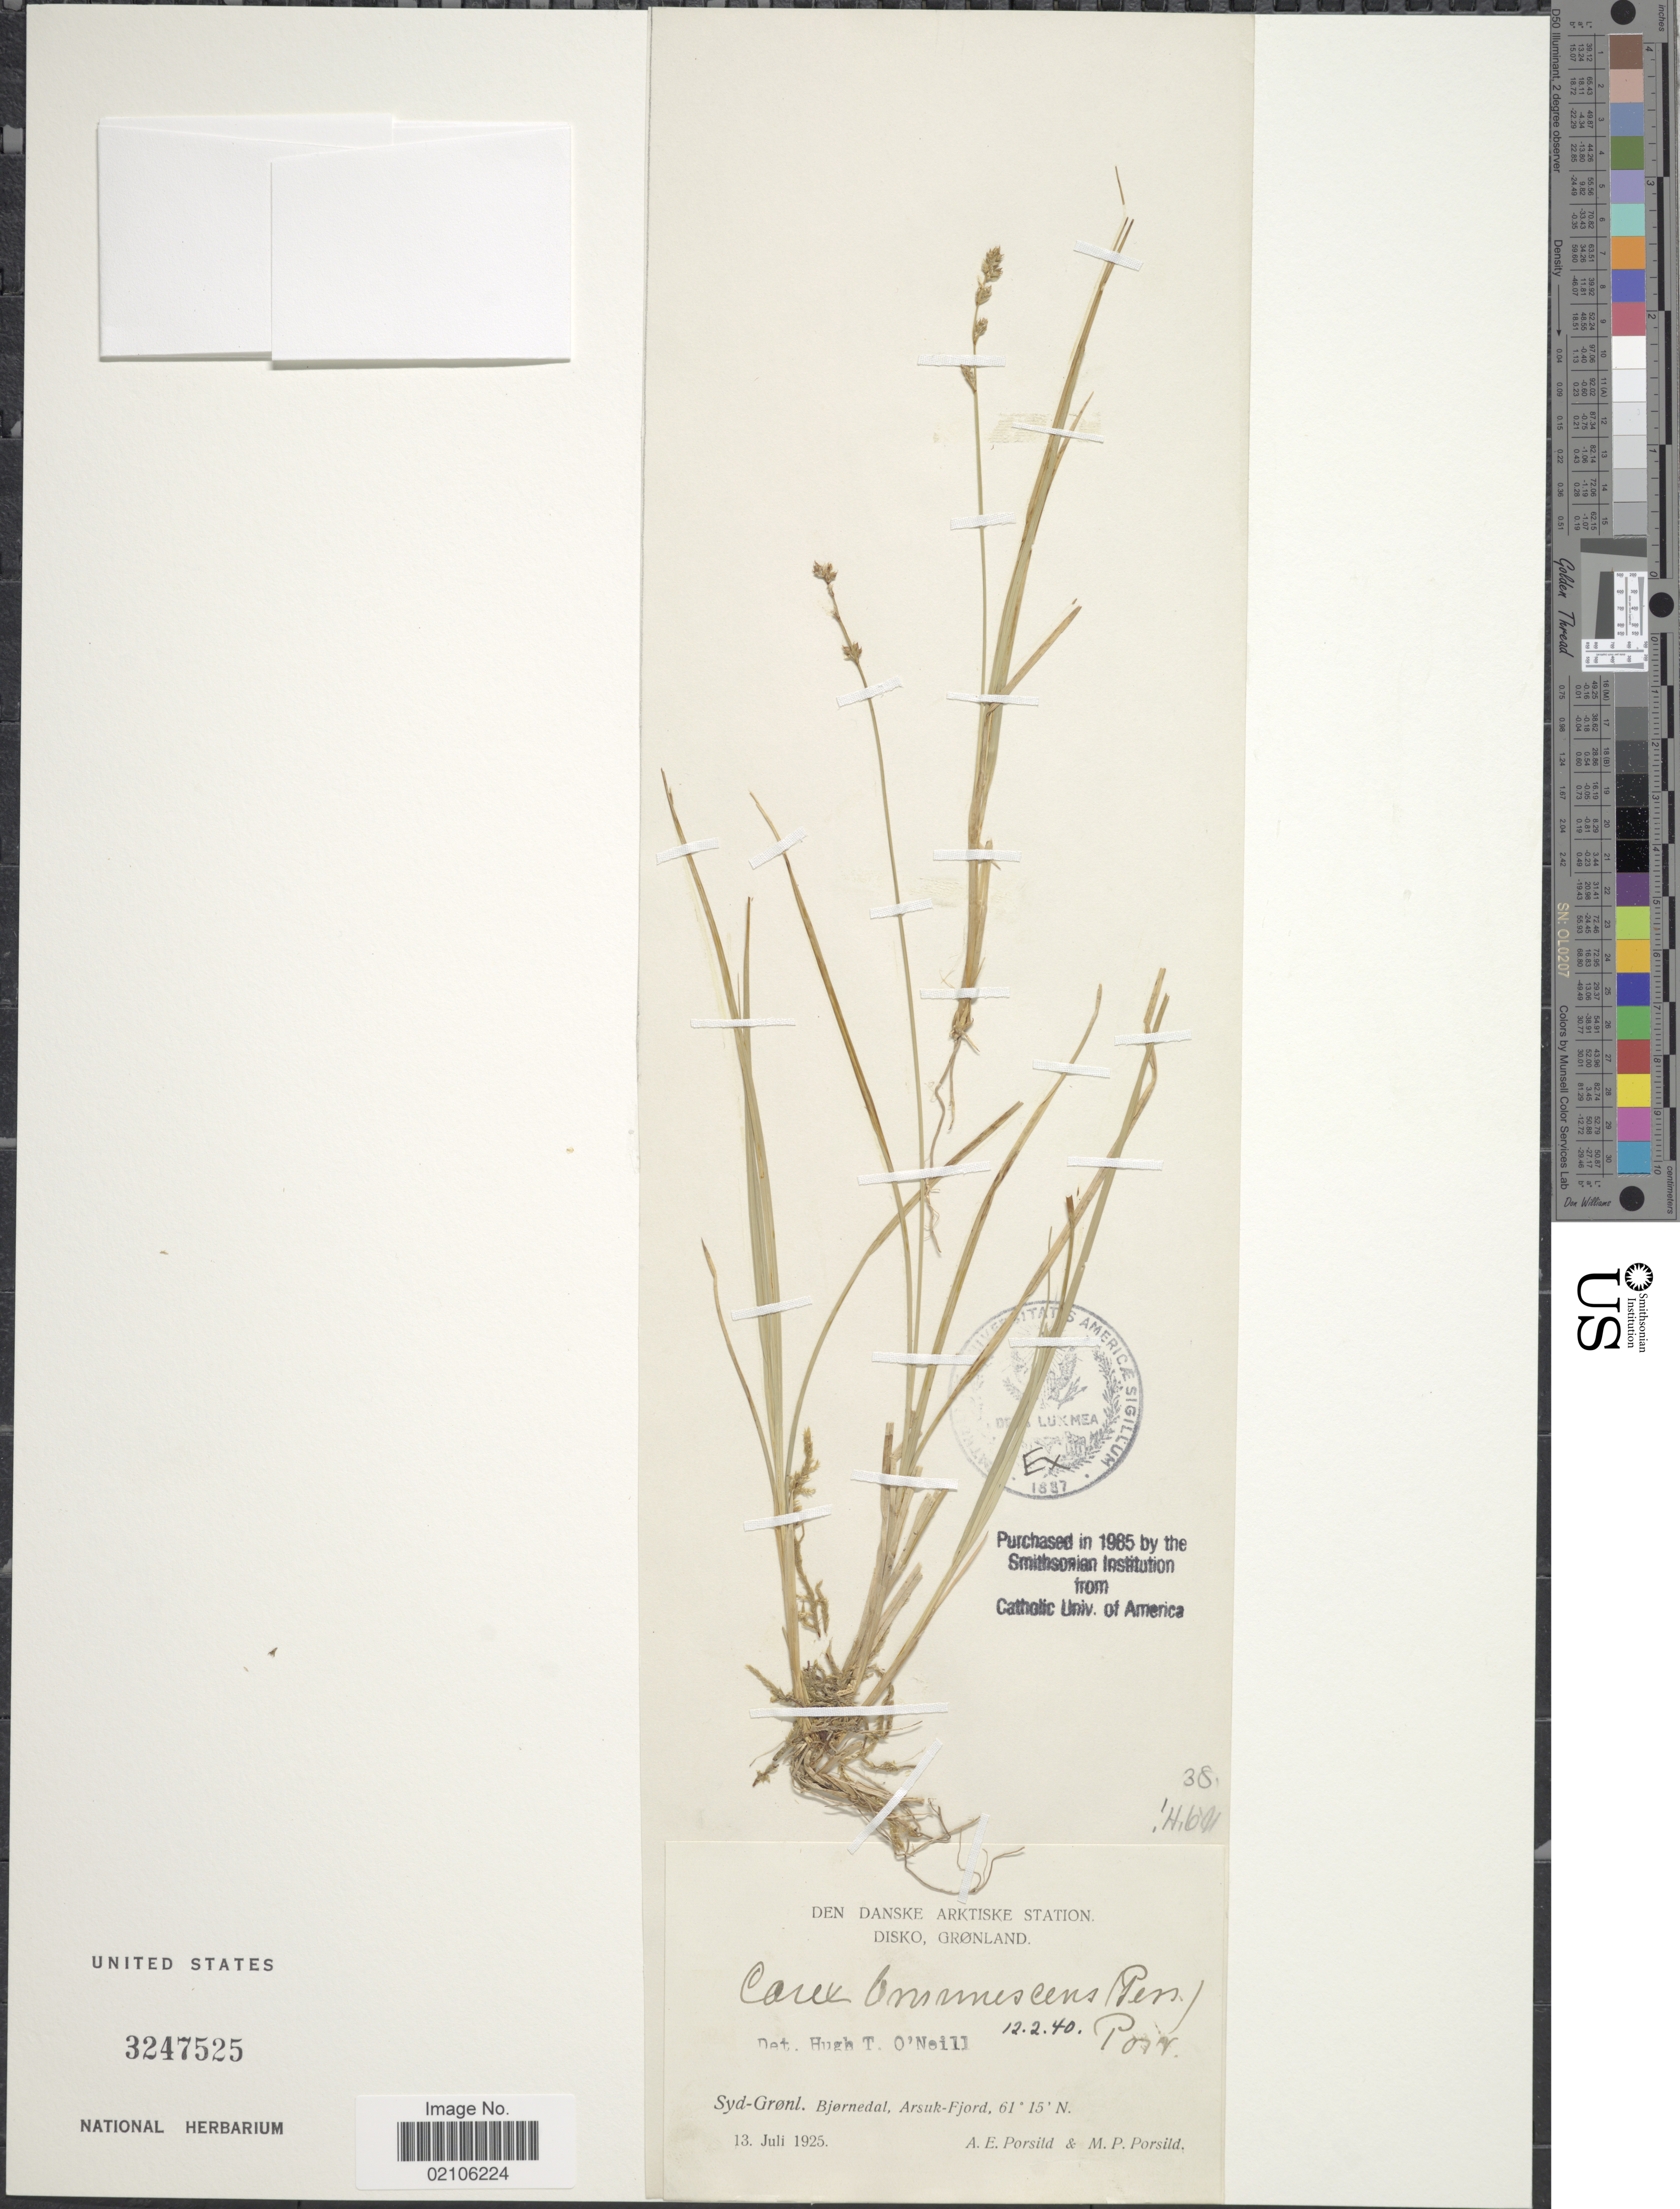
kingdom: Plantae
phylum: Tracheophyta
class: Liliopsida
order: Poales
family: Cyperaceae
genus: Carex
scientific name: Carex brunnescens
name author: (Pers.) Poir.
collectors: A. E. Porsild & M. P. Porsild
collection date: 1925-07-13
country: Greenland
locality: Den Danske, Artiske Station, Disko, Gronland, Syd-Gronl. Bjordenal, Arsuk-Fjord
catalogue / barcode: US 3247525